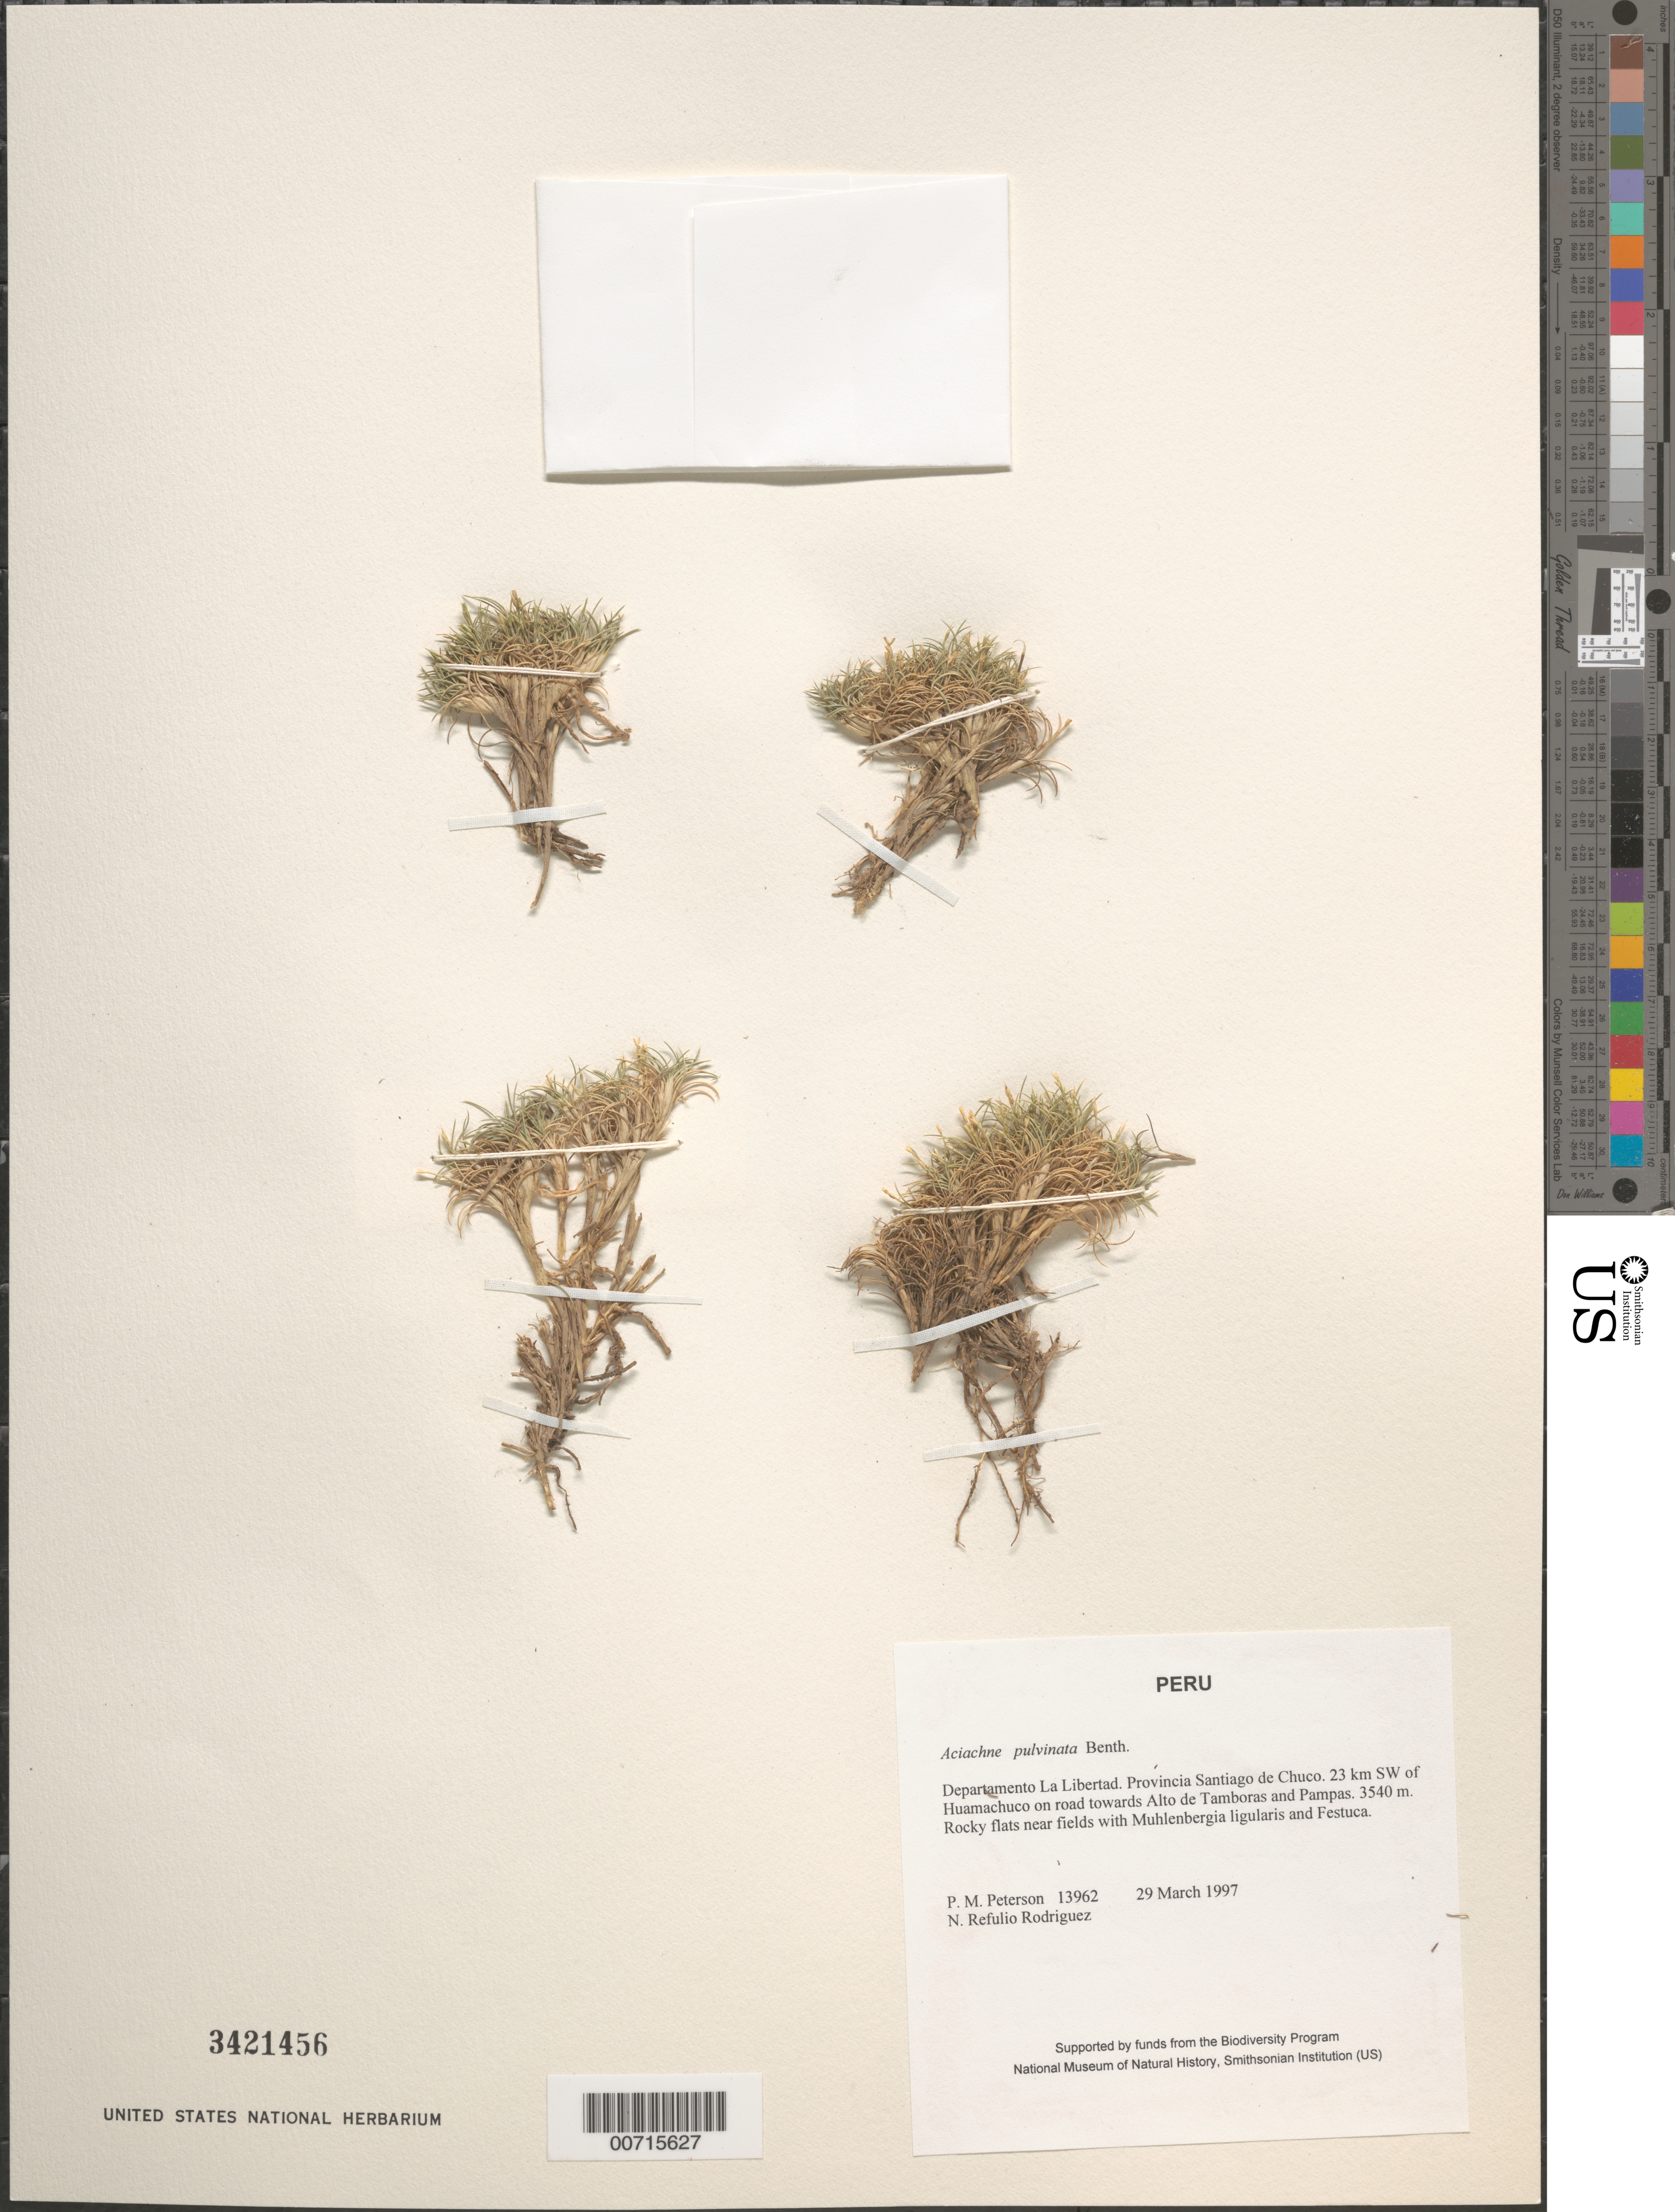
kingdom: Plantae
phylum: Tracheophyta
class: Liliopsida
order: Poales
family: Poaceae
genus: Aciachne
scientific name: Aciachne pulvinata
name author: Benth.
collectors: P. M. Peterson & N. Refulio-Rodríguez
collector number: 13962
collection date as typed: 29 Mar 1997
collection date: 1997-03-29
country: Peru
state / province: La Libertad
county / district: Santiago de Chuco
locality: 23 km SW of Huamachuco on road towards Alto de Tamboras and Pampas.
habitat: Rocky flats near fields with Muhlenbergia ligularis and Festuca.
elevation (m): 3540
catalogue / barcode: US 3421456